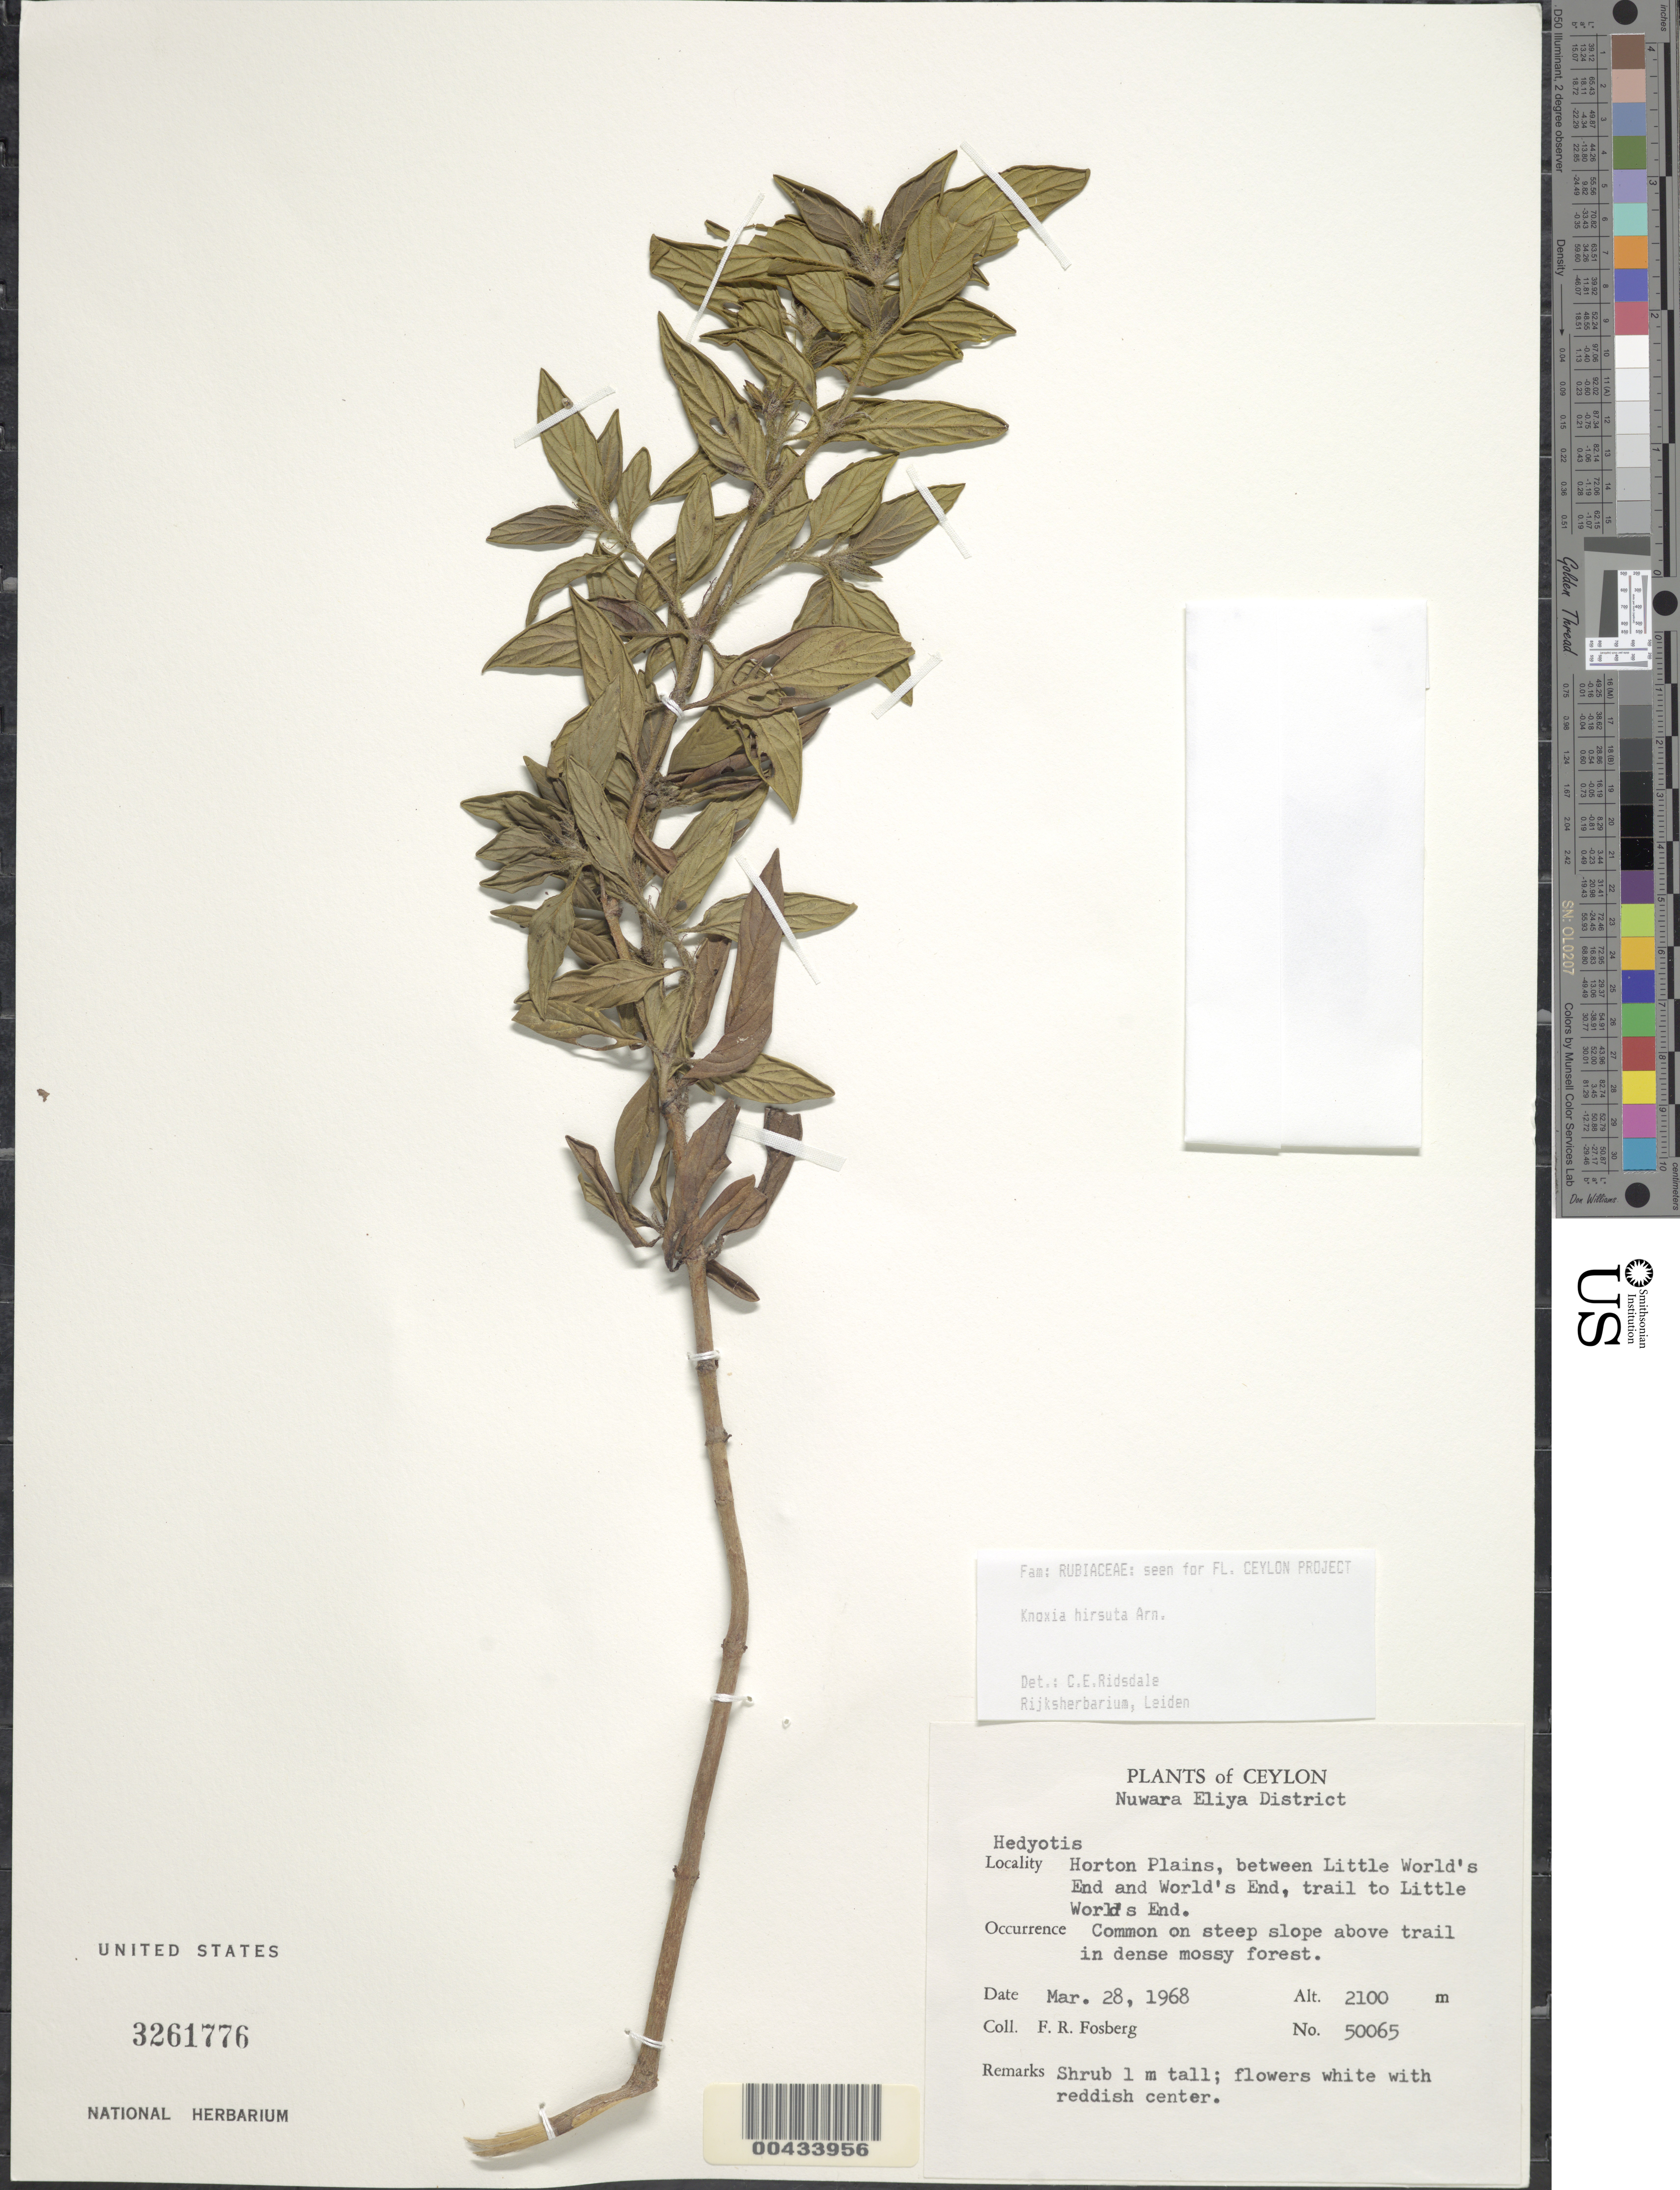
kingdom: Plantae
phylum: Tracheophyta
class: Magnoliopsida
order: Gentianales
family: Rubiaceae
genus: Knoxia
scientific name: Knoxia hirsuta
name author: Arn.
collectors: F. R. Fosberg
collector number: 50065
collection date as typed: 28 Mar 1968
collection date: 1968-03-28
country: Sri Lanka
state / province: Central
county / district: Nuwara Eliya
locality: Horton Plains, between LIttle World's End and World's End, trail to Little World's End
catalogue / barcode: US 3261776